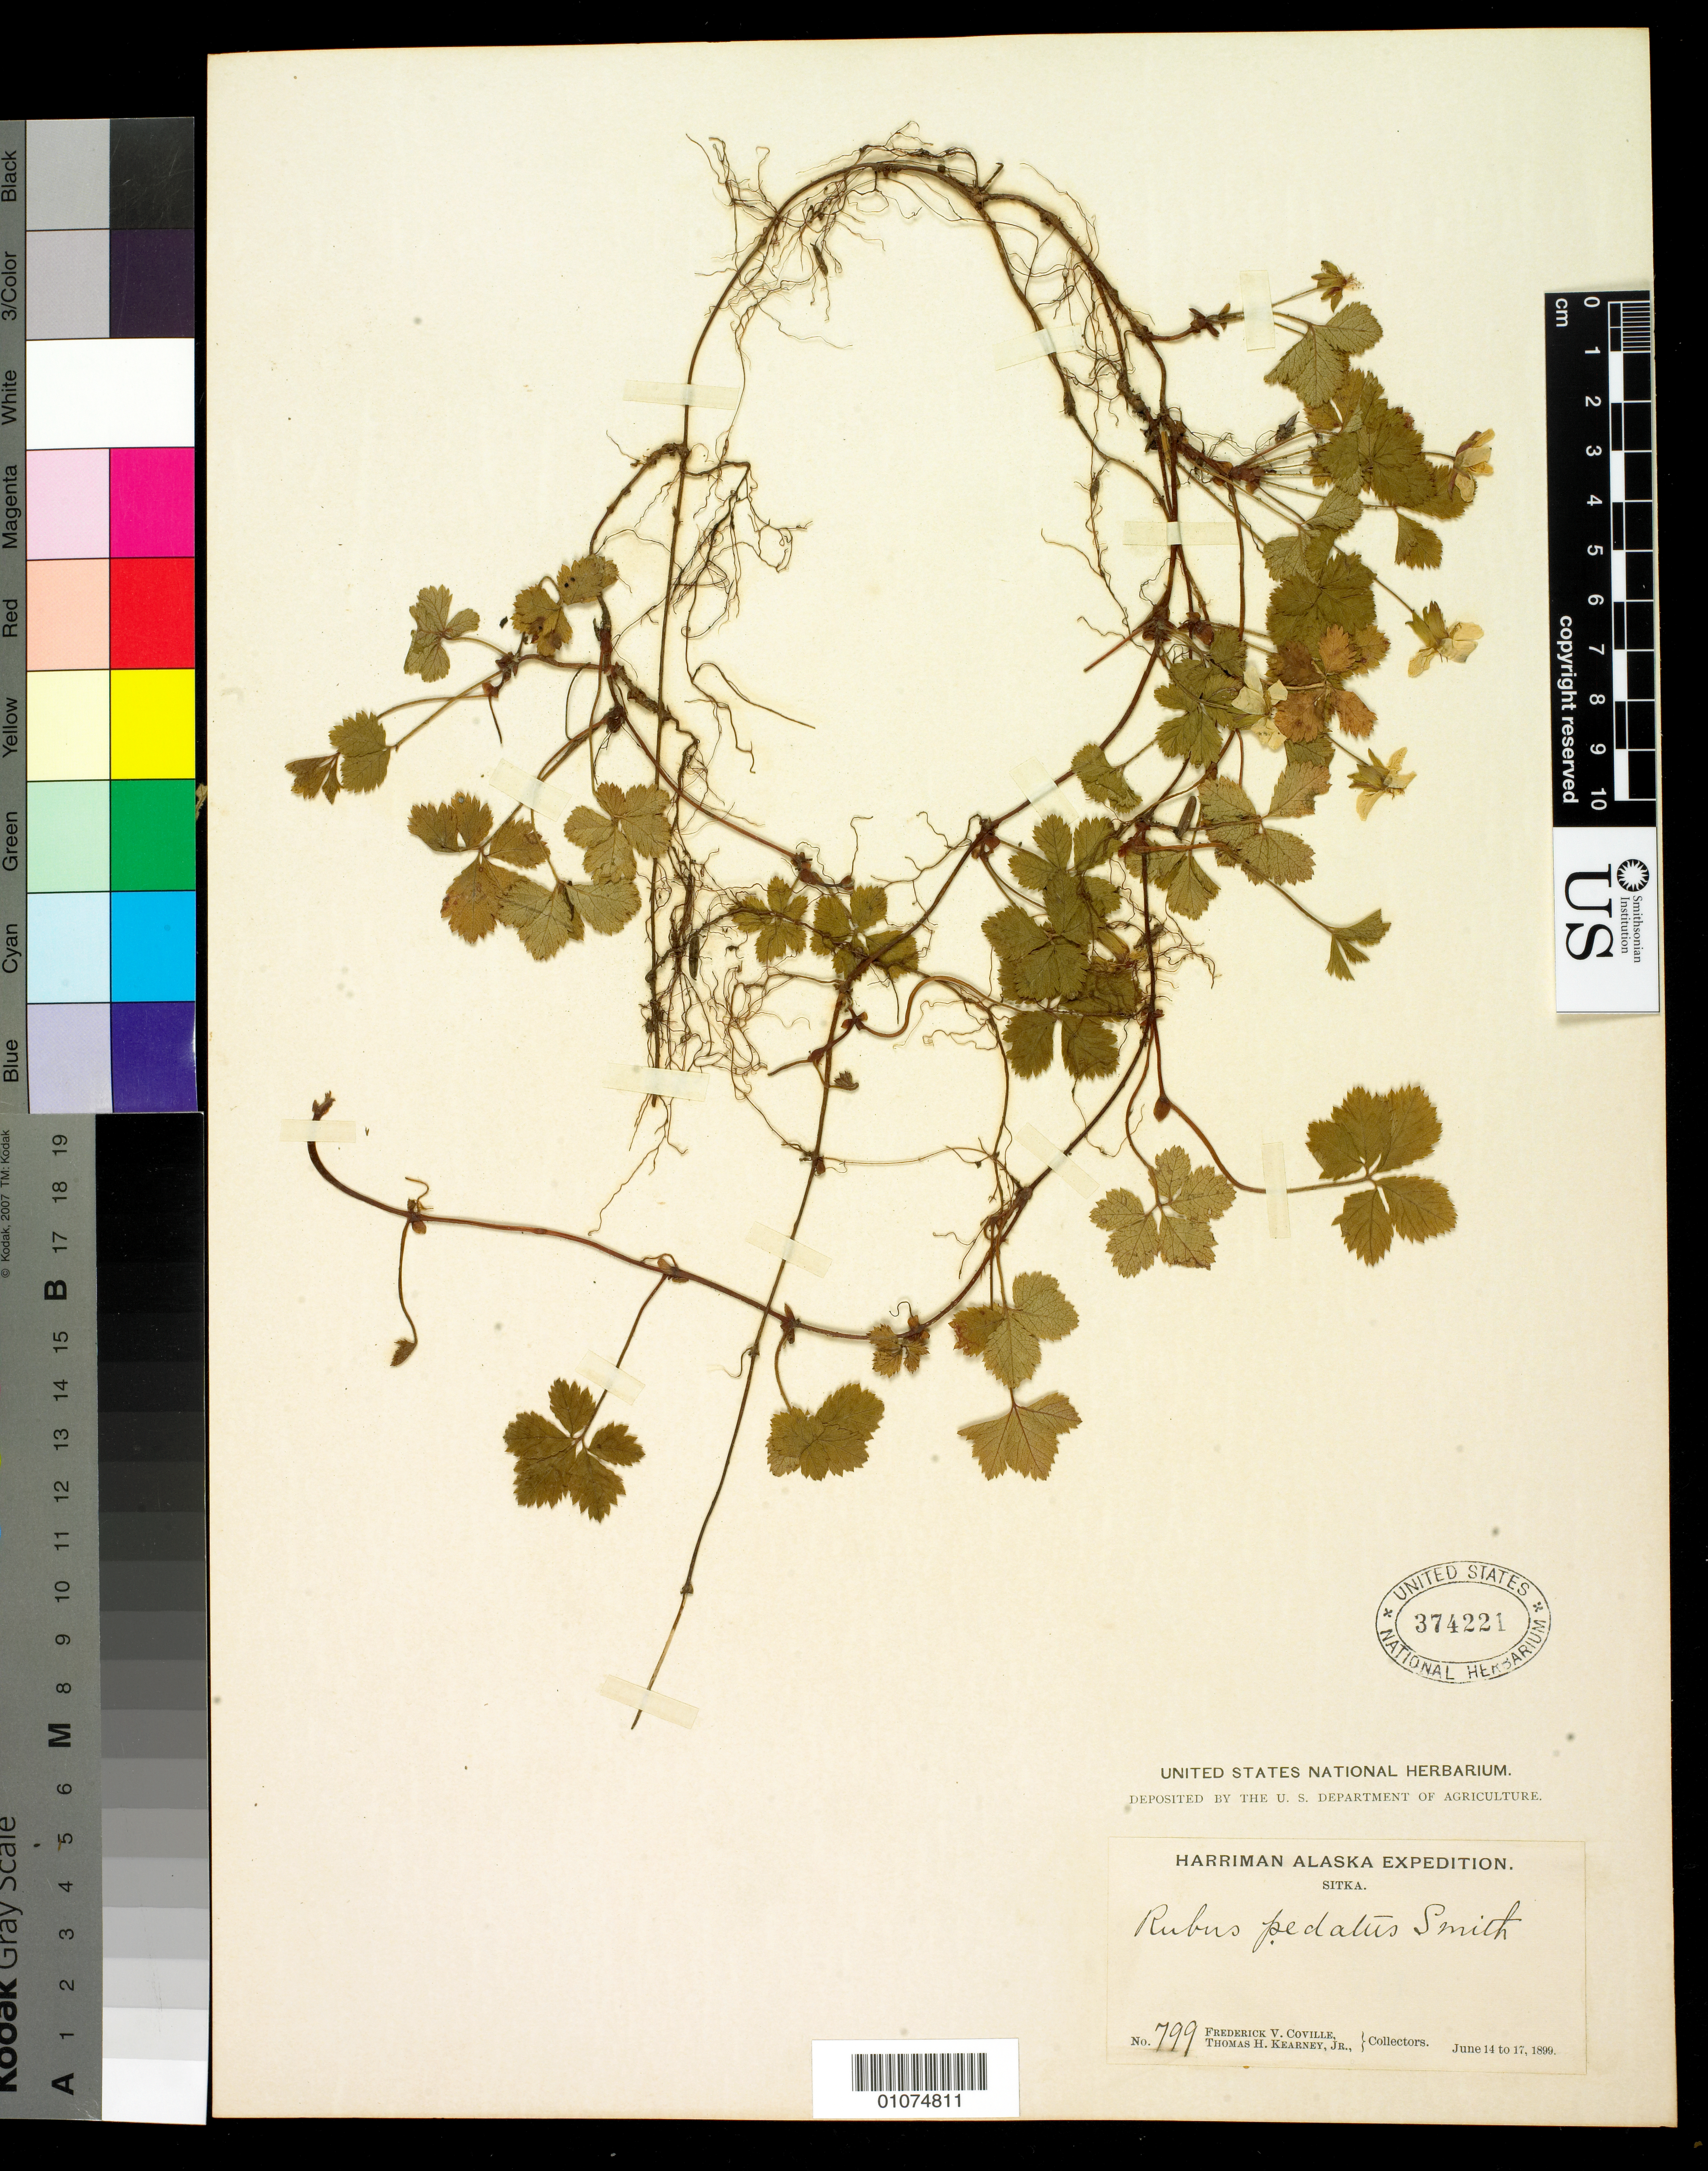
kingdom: Plantae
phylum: Tracheophyta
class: Magnoliopsida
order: Rosales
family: Rosaceae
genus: Rubus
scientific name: Rubus pedatus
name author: Sm.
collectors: F. V. Coville & T. H. Kearney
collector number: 799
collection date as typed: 14 Jun 1899 to 17 Jun 1899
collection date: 1899-06-14/1899-06-17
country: United States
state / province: Alaska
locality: Sitka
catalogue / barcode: US 374221